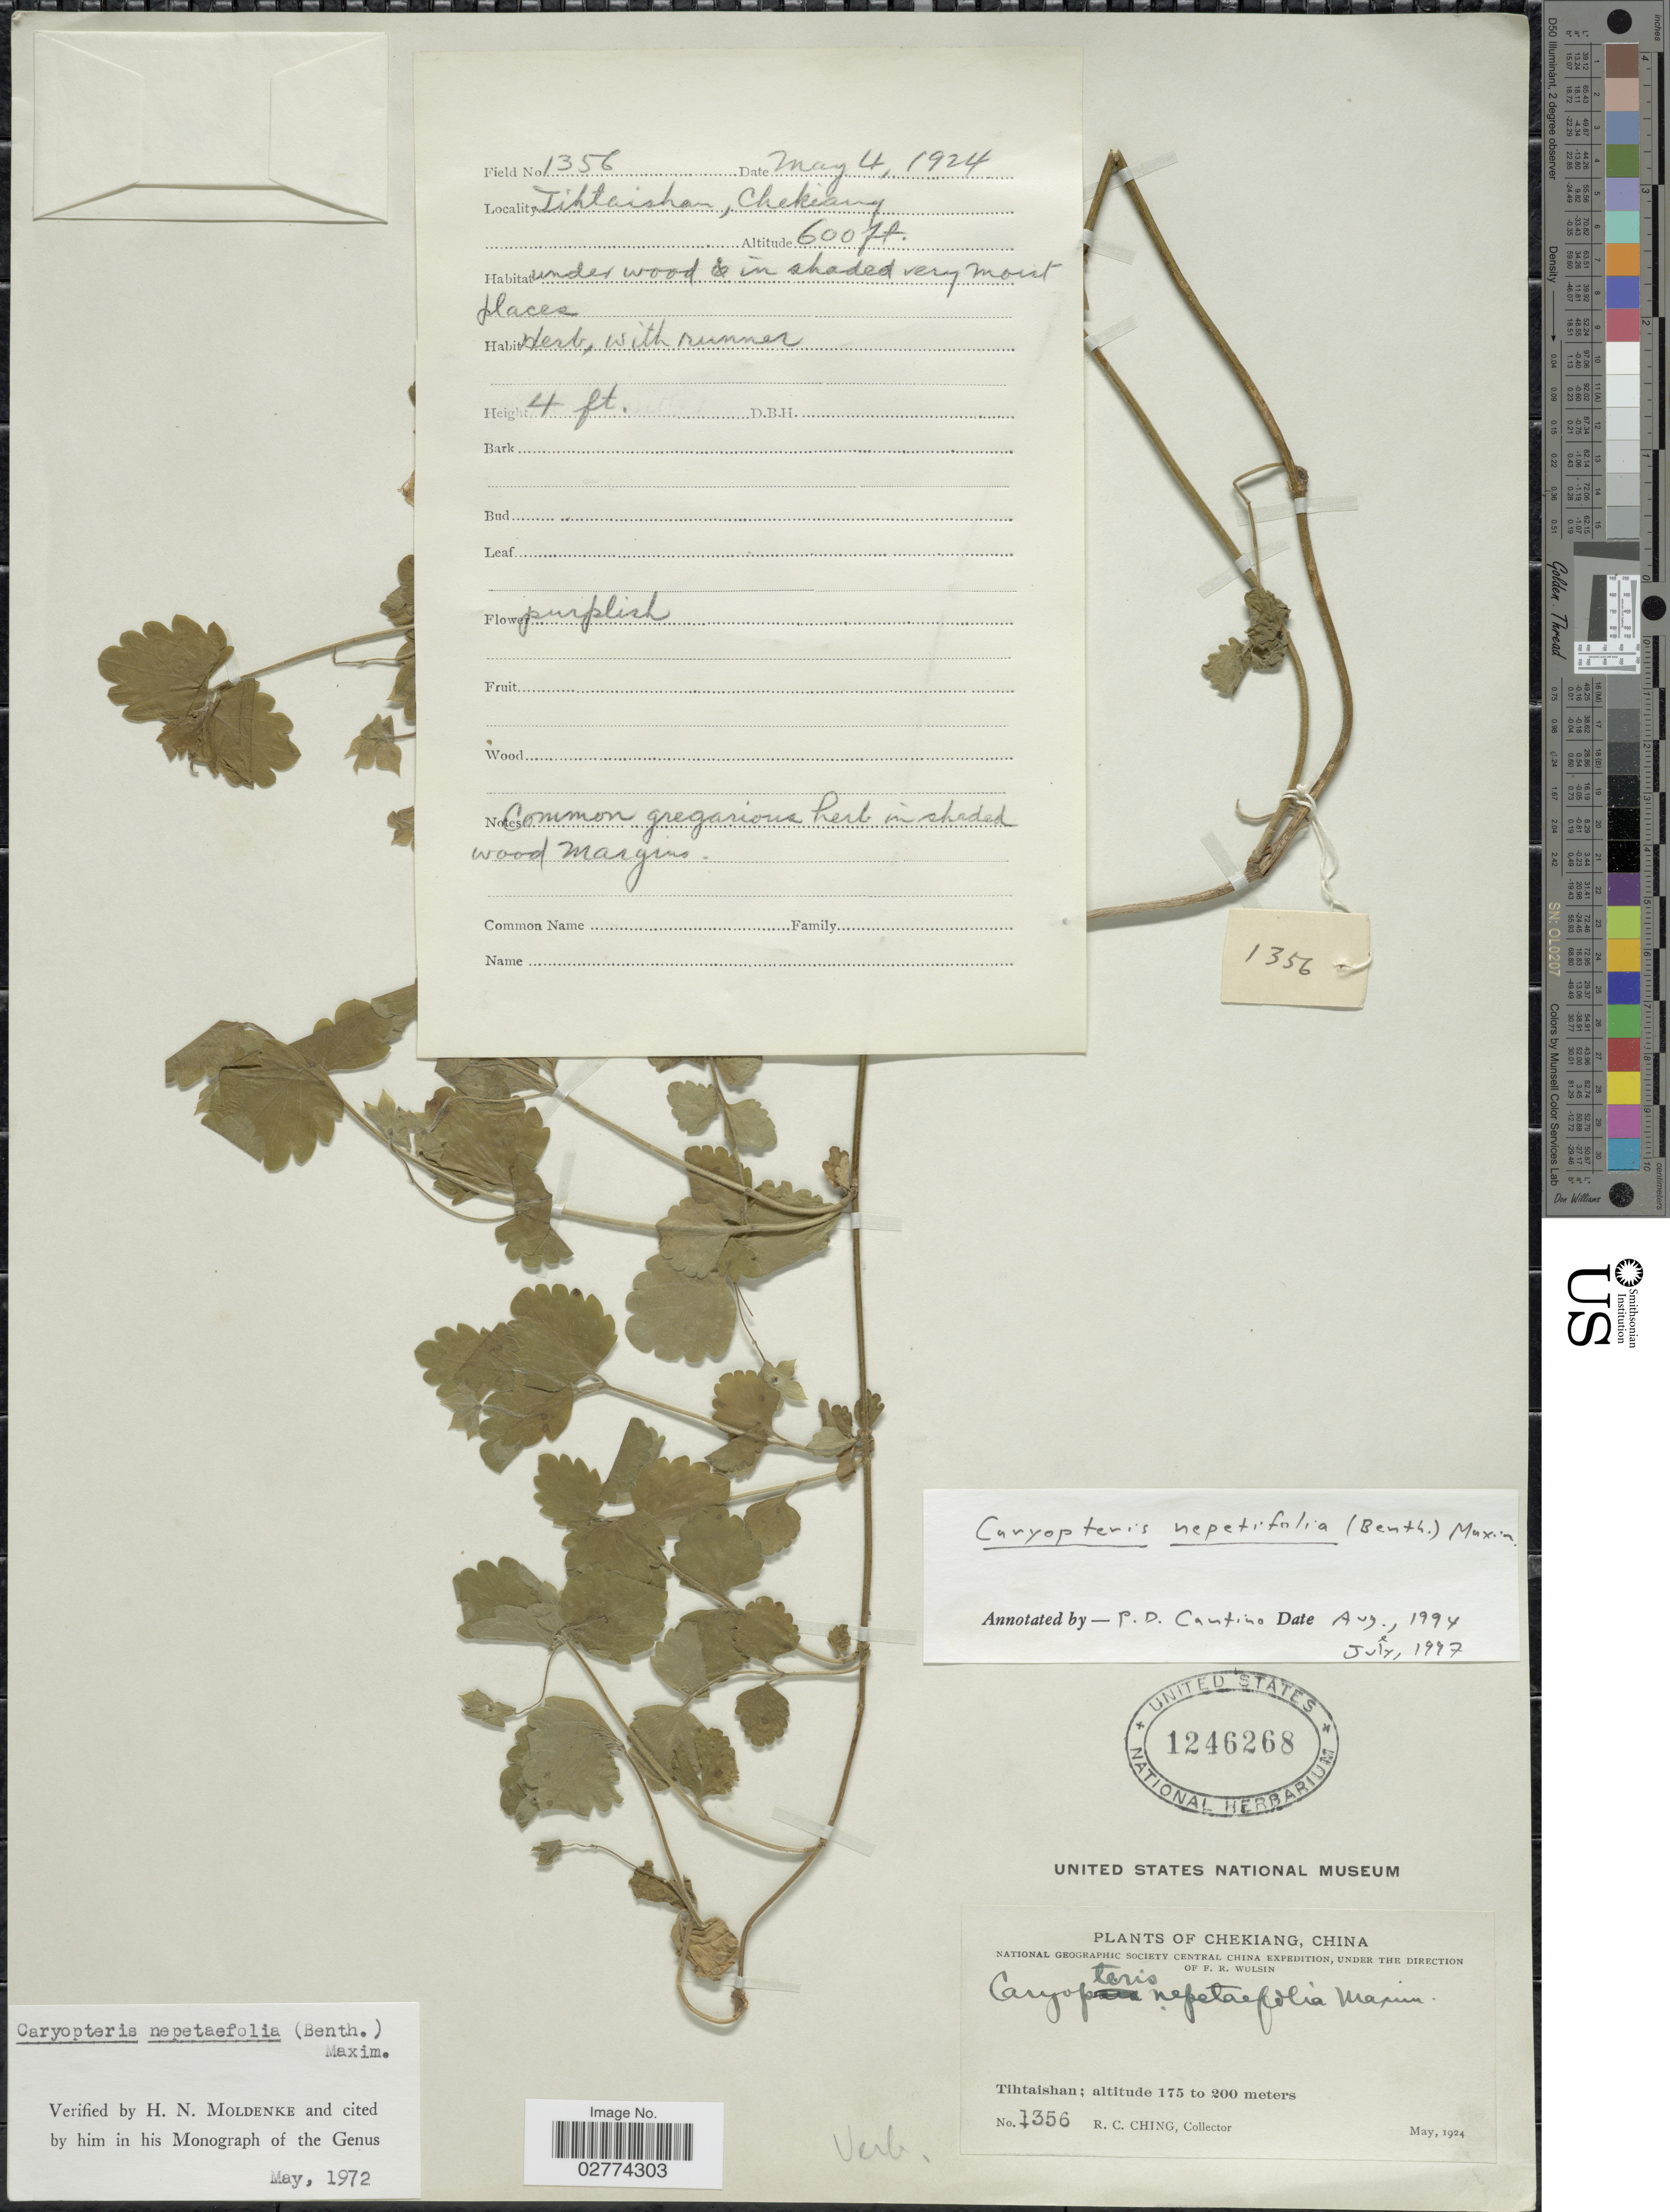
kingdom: Plantae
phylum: Tracheophyta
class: Magnoliopsida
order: Lamiales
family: Lamiaceae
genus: Caryopteris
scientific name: Caryopteris nepetifolia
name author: (Benth.) Maxim.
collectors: R. C. Ching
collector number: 1356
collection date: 1924-05-04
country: China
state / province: Zhejiang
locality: Tihtaishan, Chekiang.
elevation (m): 183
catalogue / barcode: US 1246268